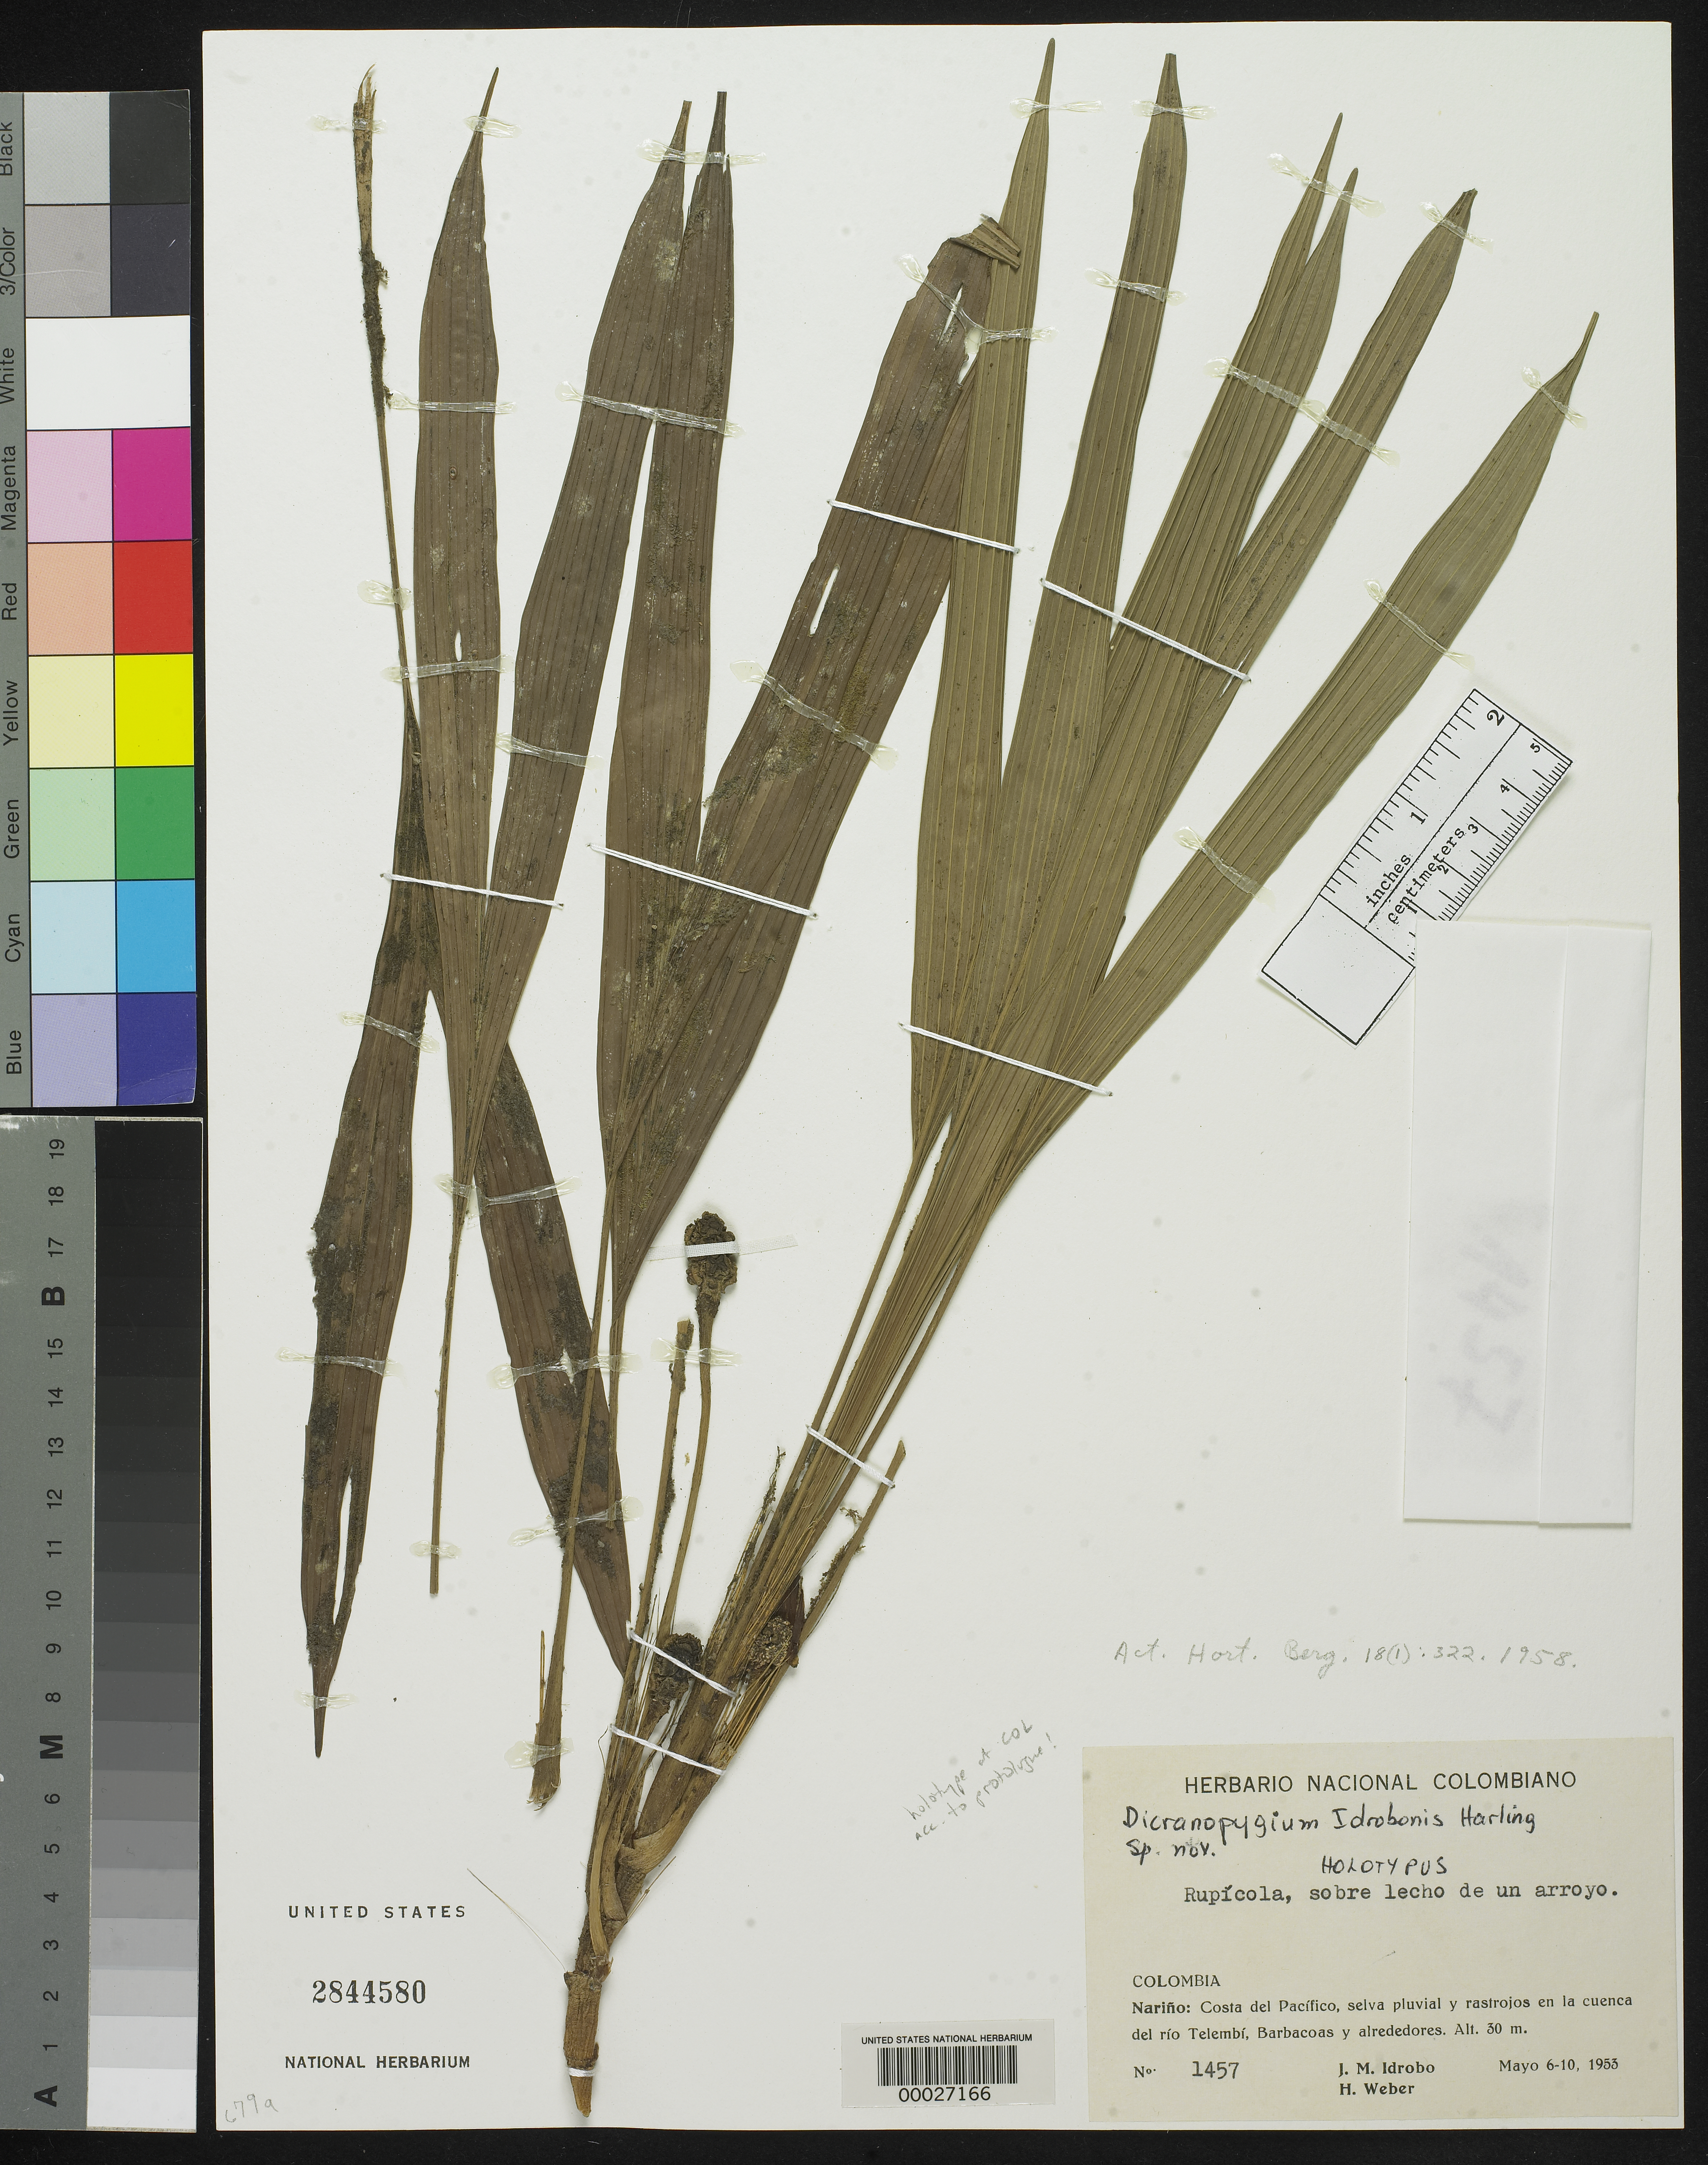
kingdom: Plantae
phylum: Tracheophyta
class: Liliopsida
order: Pandanales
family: Cyclanthaceae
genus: Dicranopygium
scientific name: Dicranopygium idrobonis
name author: Harling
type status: Possible Holotype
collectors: J. M. Idrobo & H. Weber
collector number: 1457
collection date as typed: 06 May 1953 to 10 May 1953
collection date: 1953-05-06/1953-05-10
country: Colombia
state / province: Nariño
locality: Costa del Pacifico.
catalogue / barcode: US 2844580